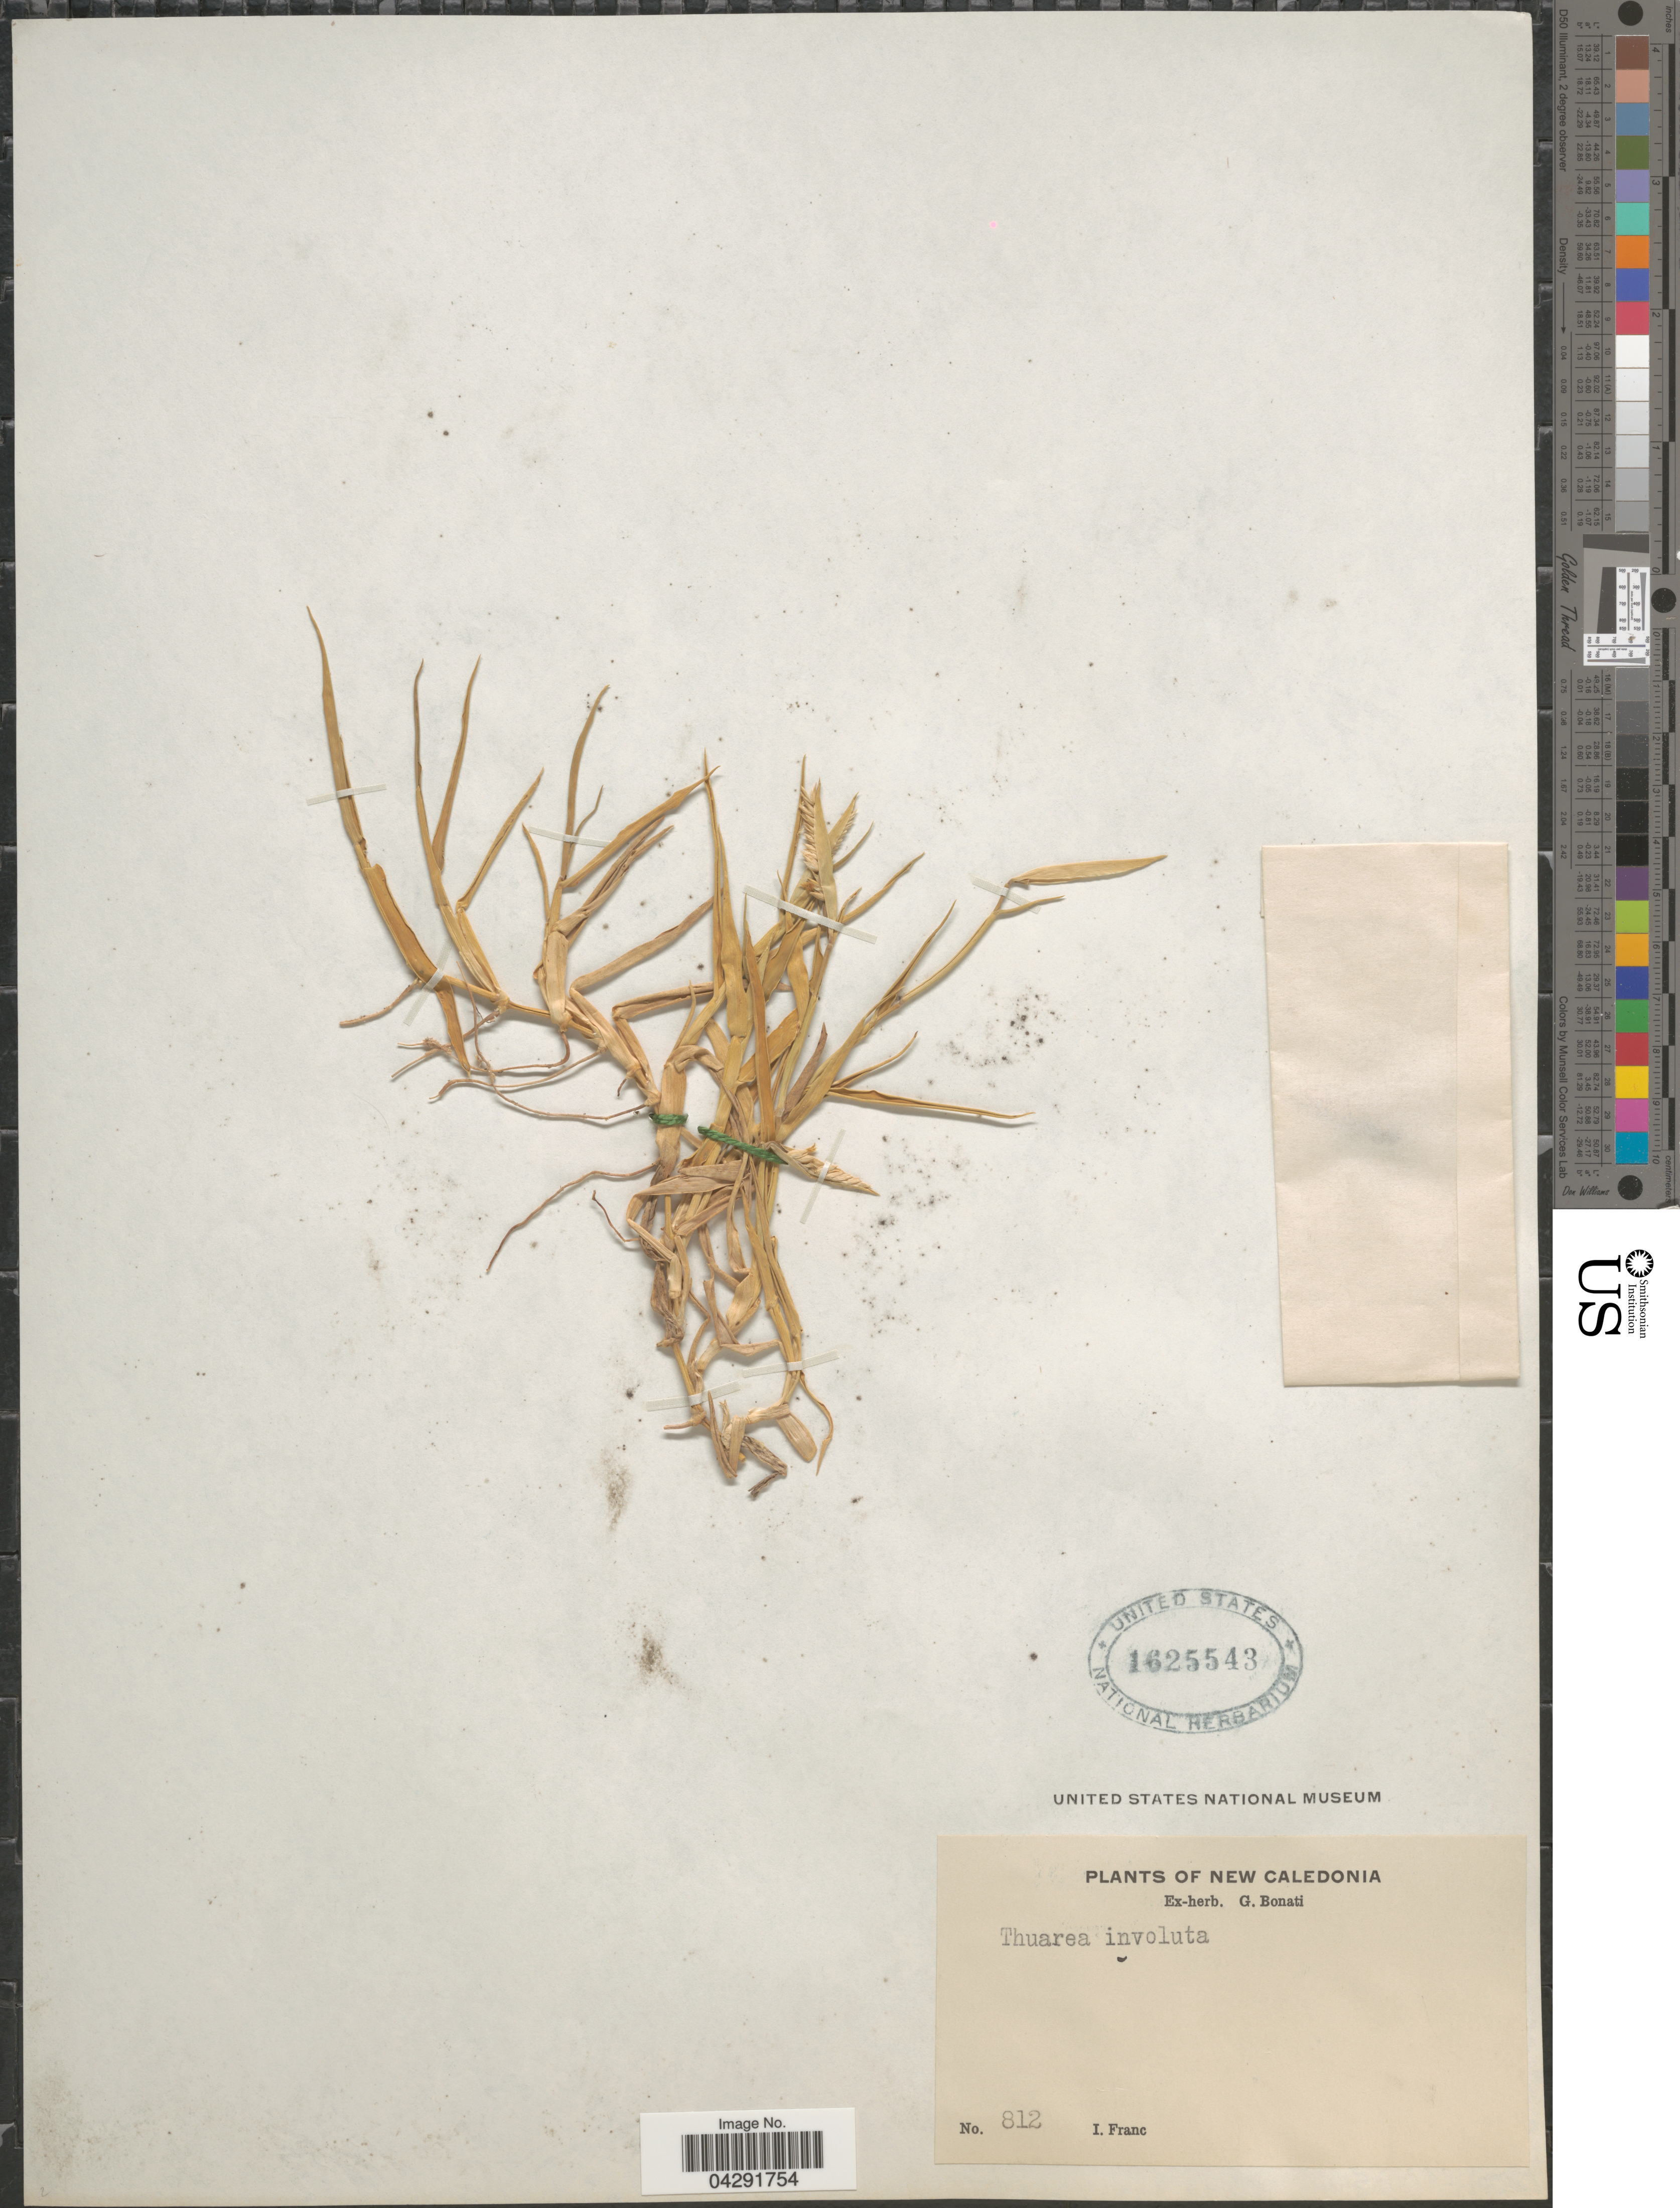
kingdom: Plantae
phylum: Tracheophyta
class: Liliopsida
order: Poales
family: Poaceae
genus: Thuarea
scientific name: Thuarea involuta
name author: (G. Forst.) R. Br. ex Sm.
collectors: I. Franc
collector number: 812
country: New Caledonia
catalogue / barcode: US 1625543